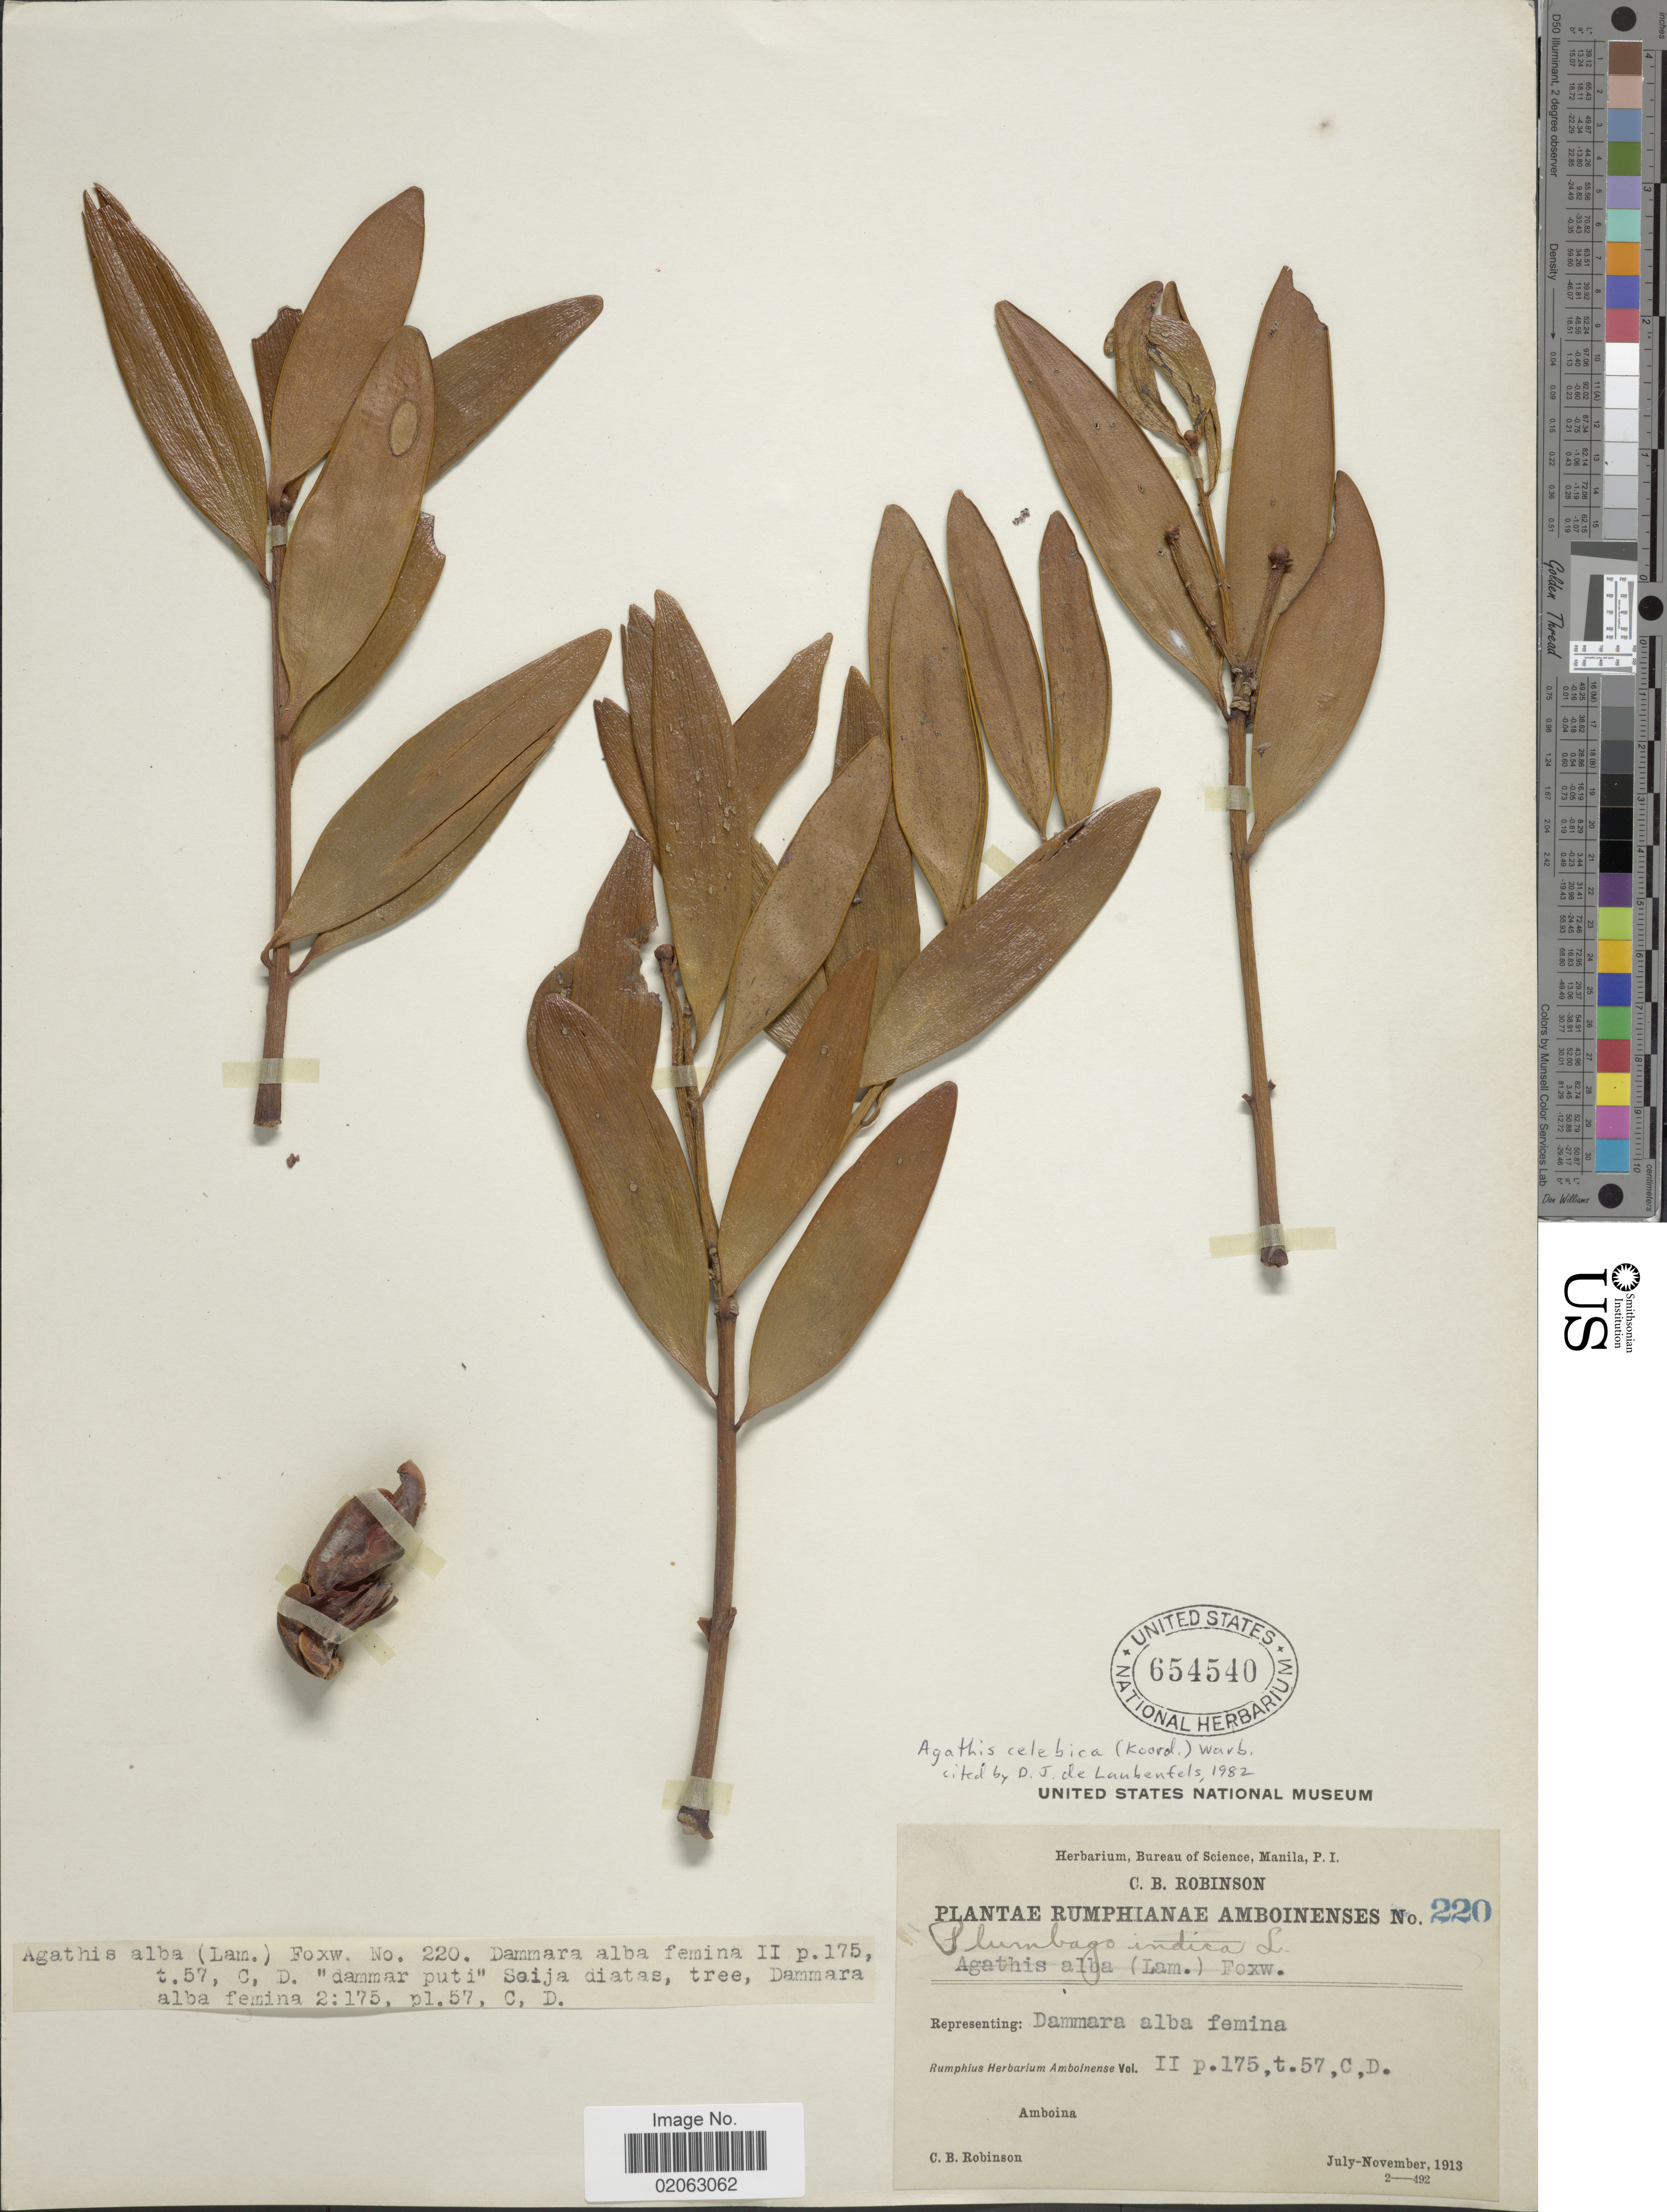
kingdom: Plantae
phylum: Tracheophyta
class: Pinopsida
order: Pinales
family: Araucariaceae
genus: Agathis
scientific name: Agathis celebica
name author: (Koord.) Warb.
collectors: C. Robinson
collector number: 220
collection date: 1913-07/1913-11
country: Indonesia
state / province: Maluku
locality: Amboina, Rumphianae Amboinenses.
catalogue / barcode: US 654540